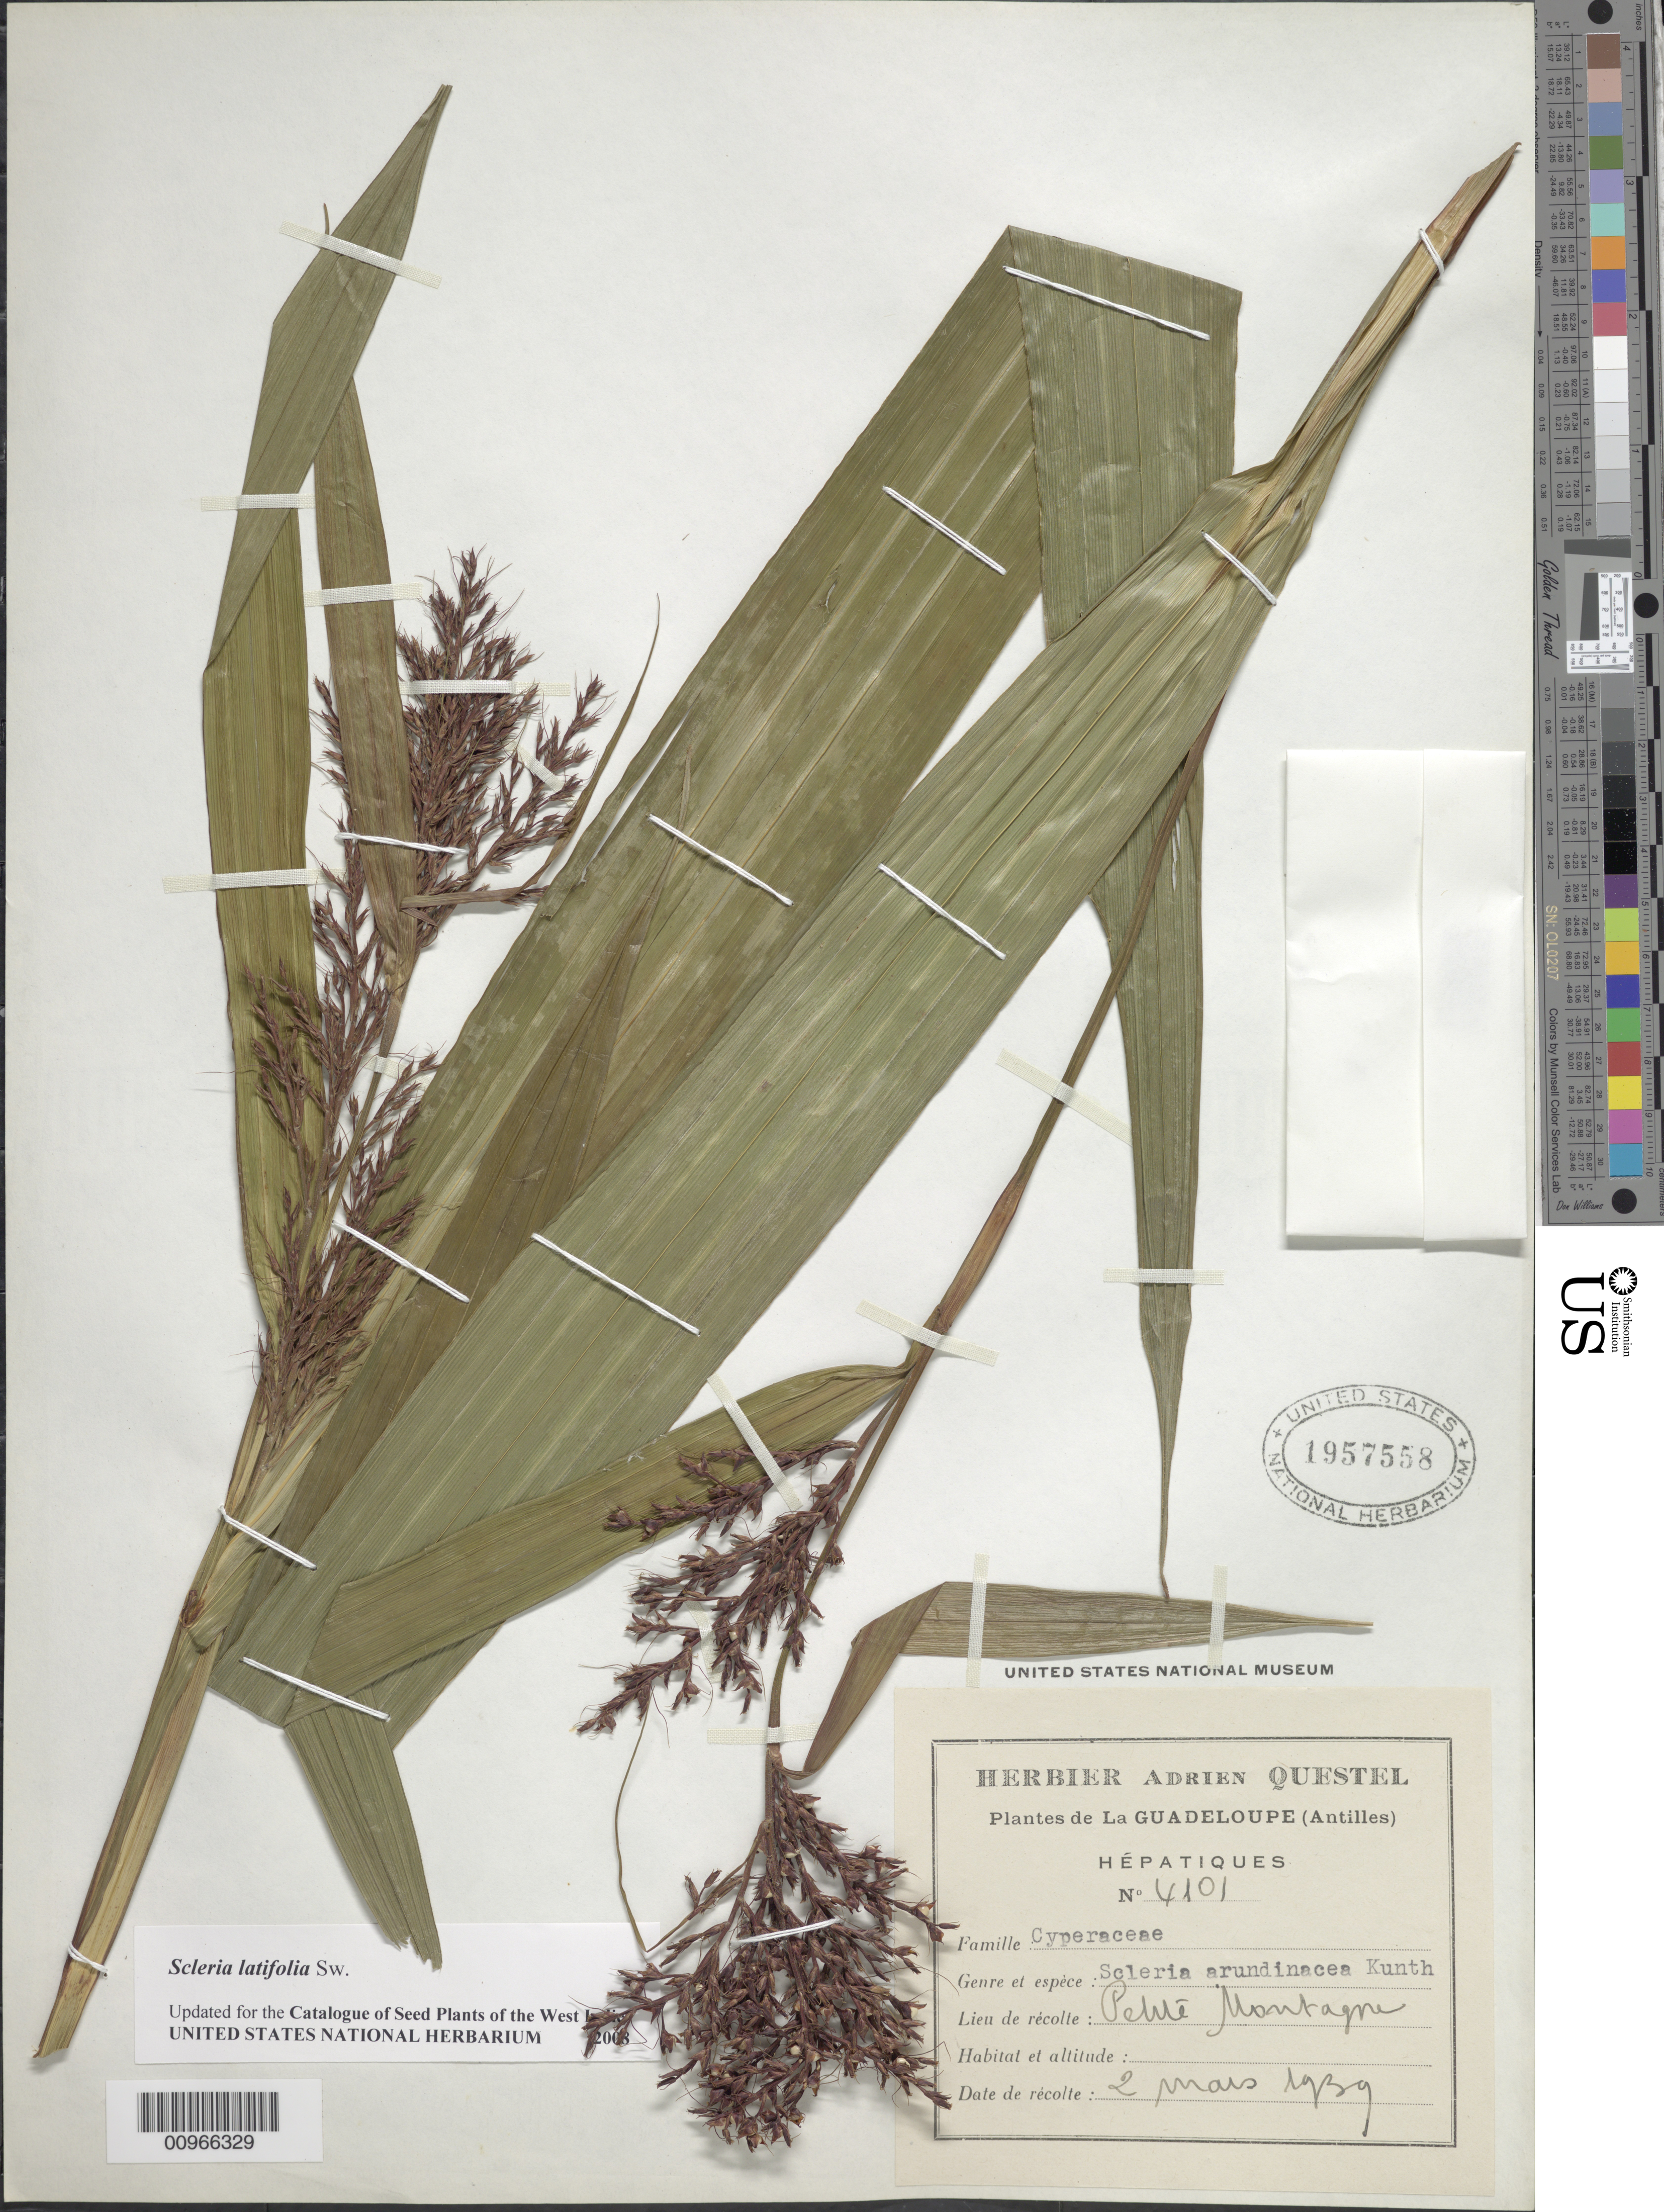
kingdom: Plantae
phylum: Tracheophyta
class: Liliopsida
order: Poales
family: Cyperaceae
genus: Scleria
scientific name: Scleria latifolia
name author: Sw.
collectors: A. Questel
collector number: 4101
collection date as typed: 02 Mar 1939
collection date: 1939-03-02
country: Guadeloupe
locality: Petite Montagne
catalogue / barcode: US 1957558